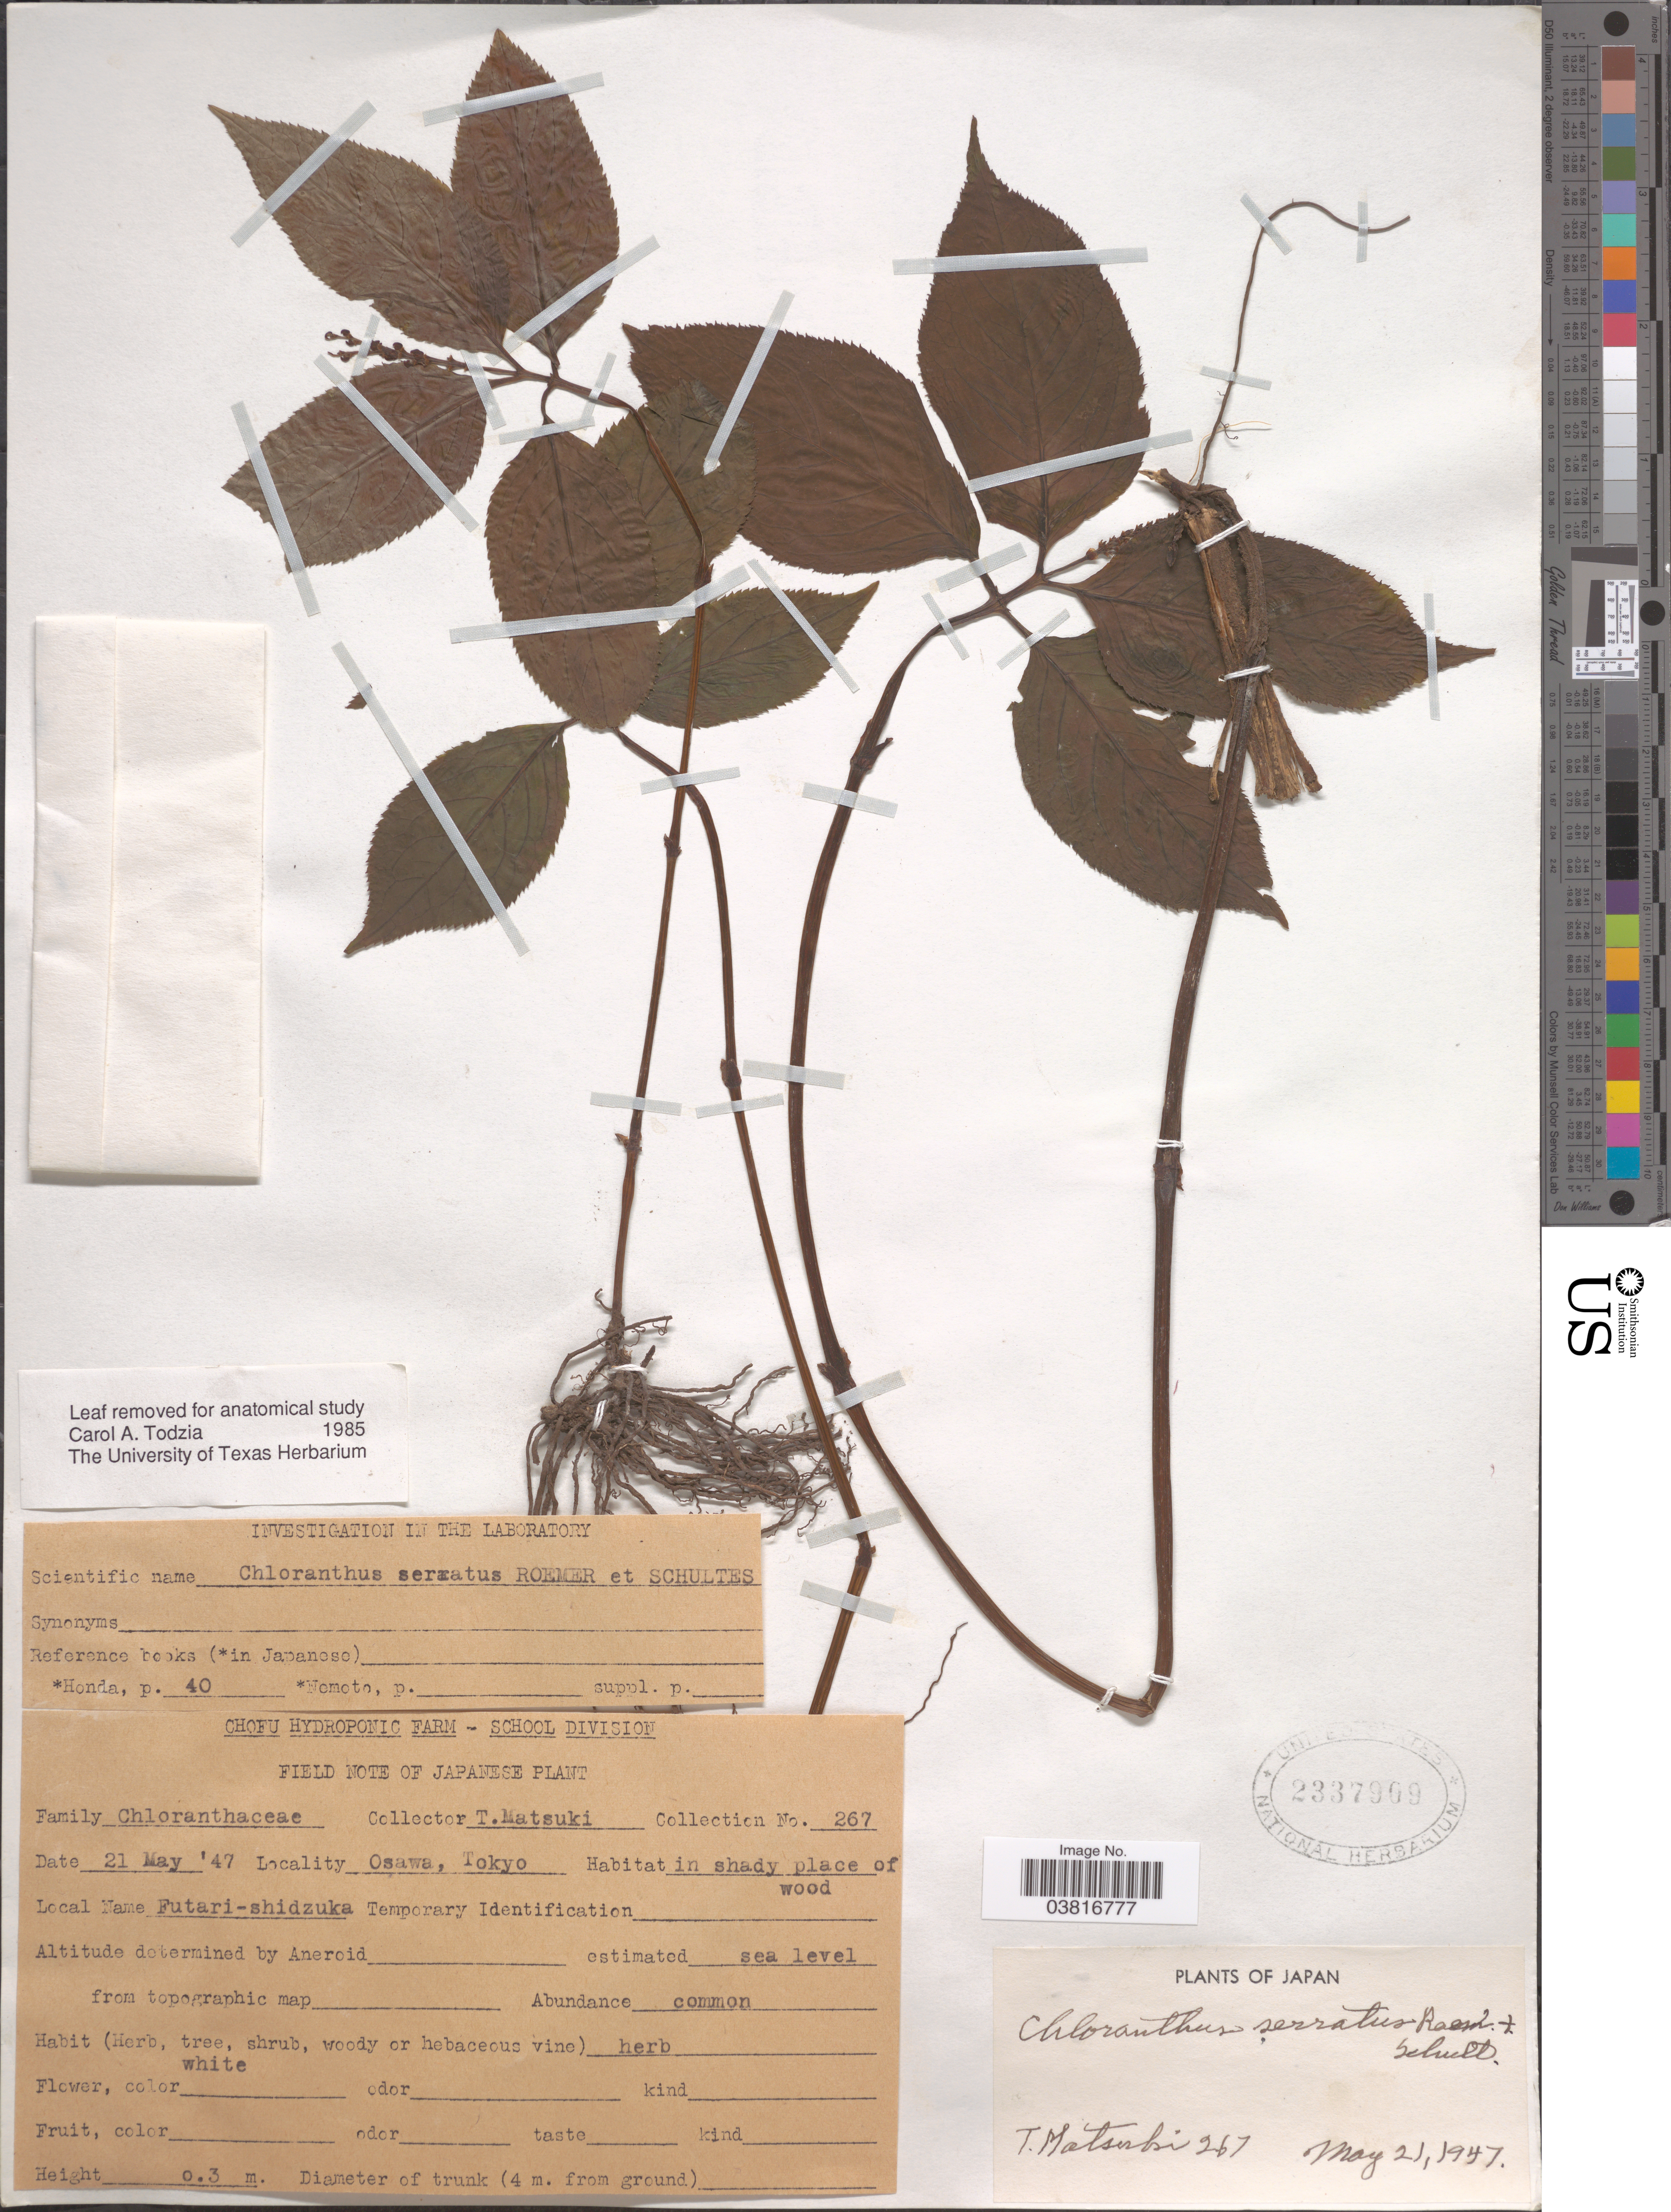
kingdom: Plantae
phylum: Tracheophyta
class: Magnoliopsida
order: Chloranthales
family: Chloranthaceae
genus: Chloranthus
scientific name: Chloranthus serratus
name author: (Thunb.) Roem. & Schult.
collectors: T. Matsuki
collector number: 267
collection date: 1947-05-21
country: Japan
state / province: Tokyo, Federal City of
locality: Osawa, Tokyo.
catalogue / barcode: US 2337909